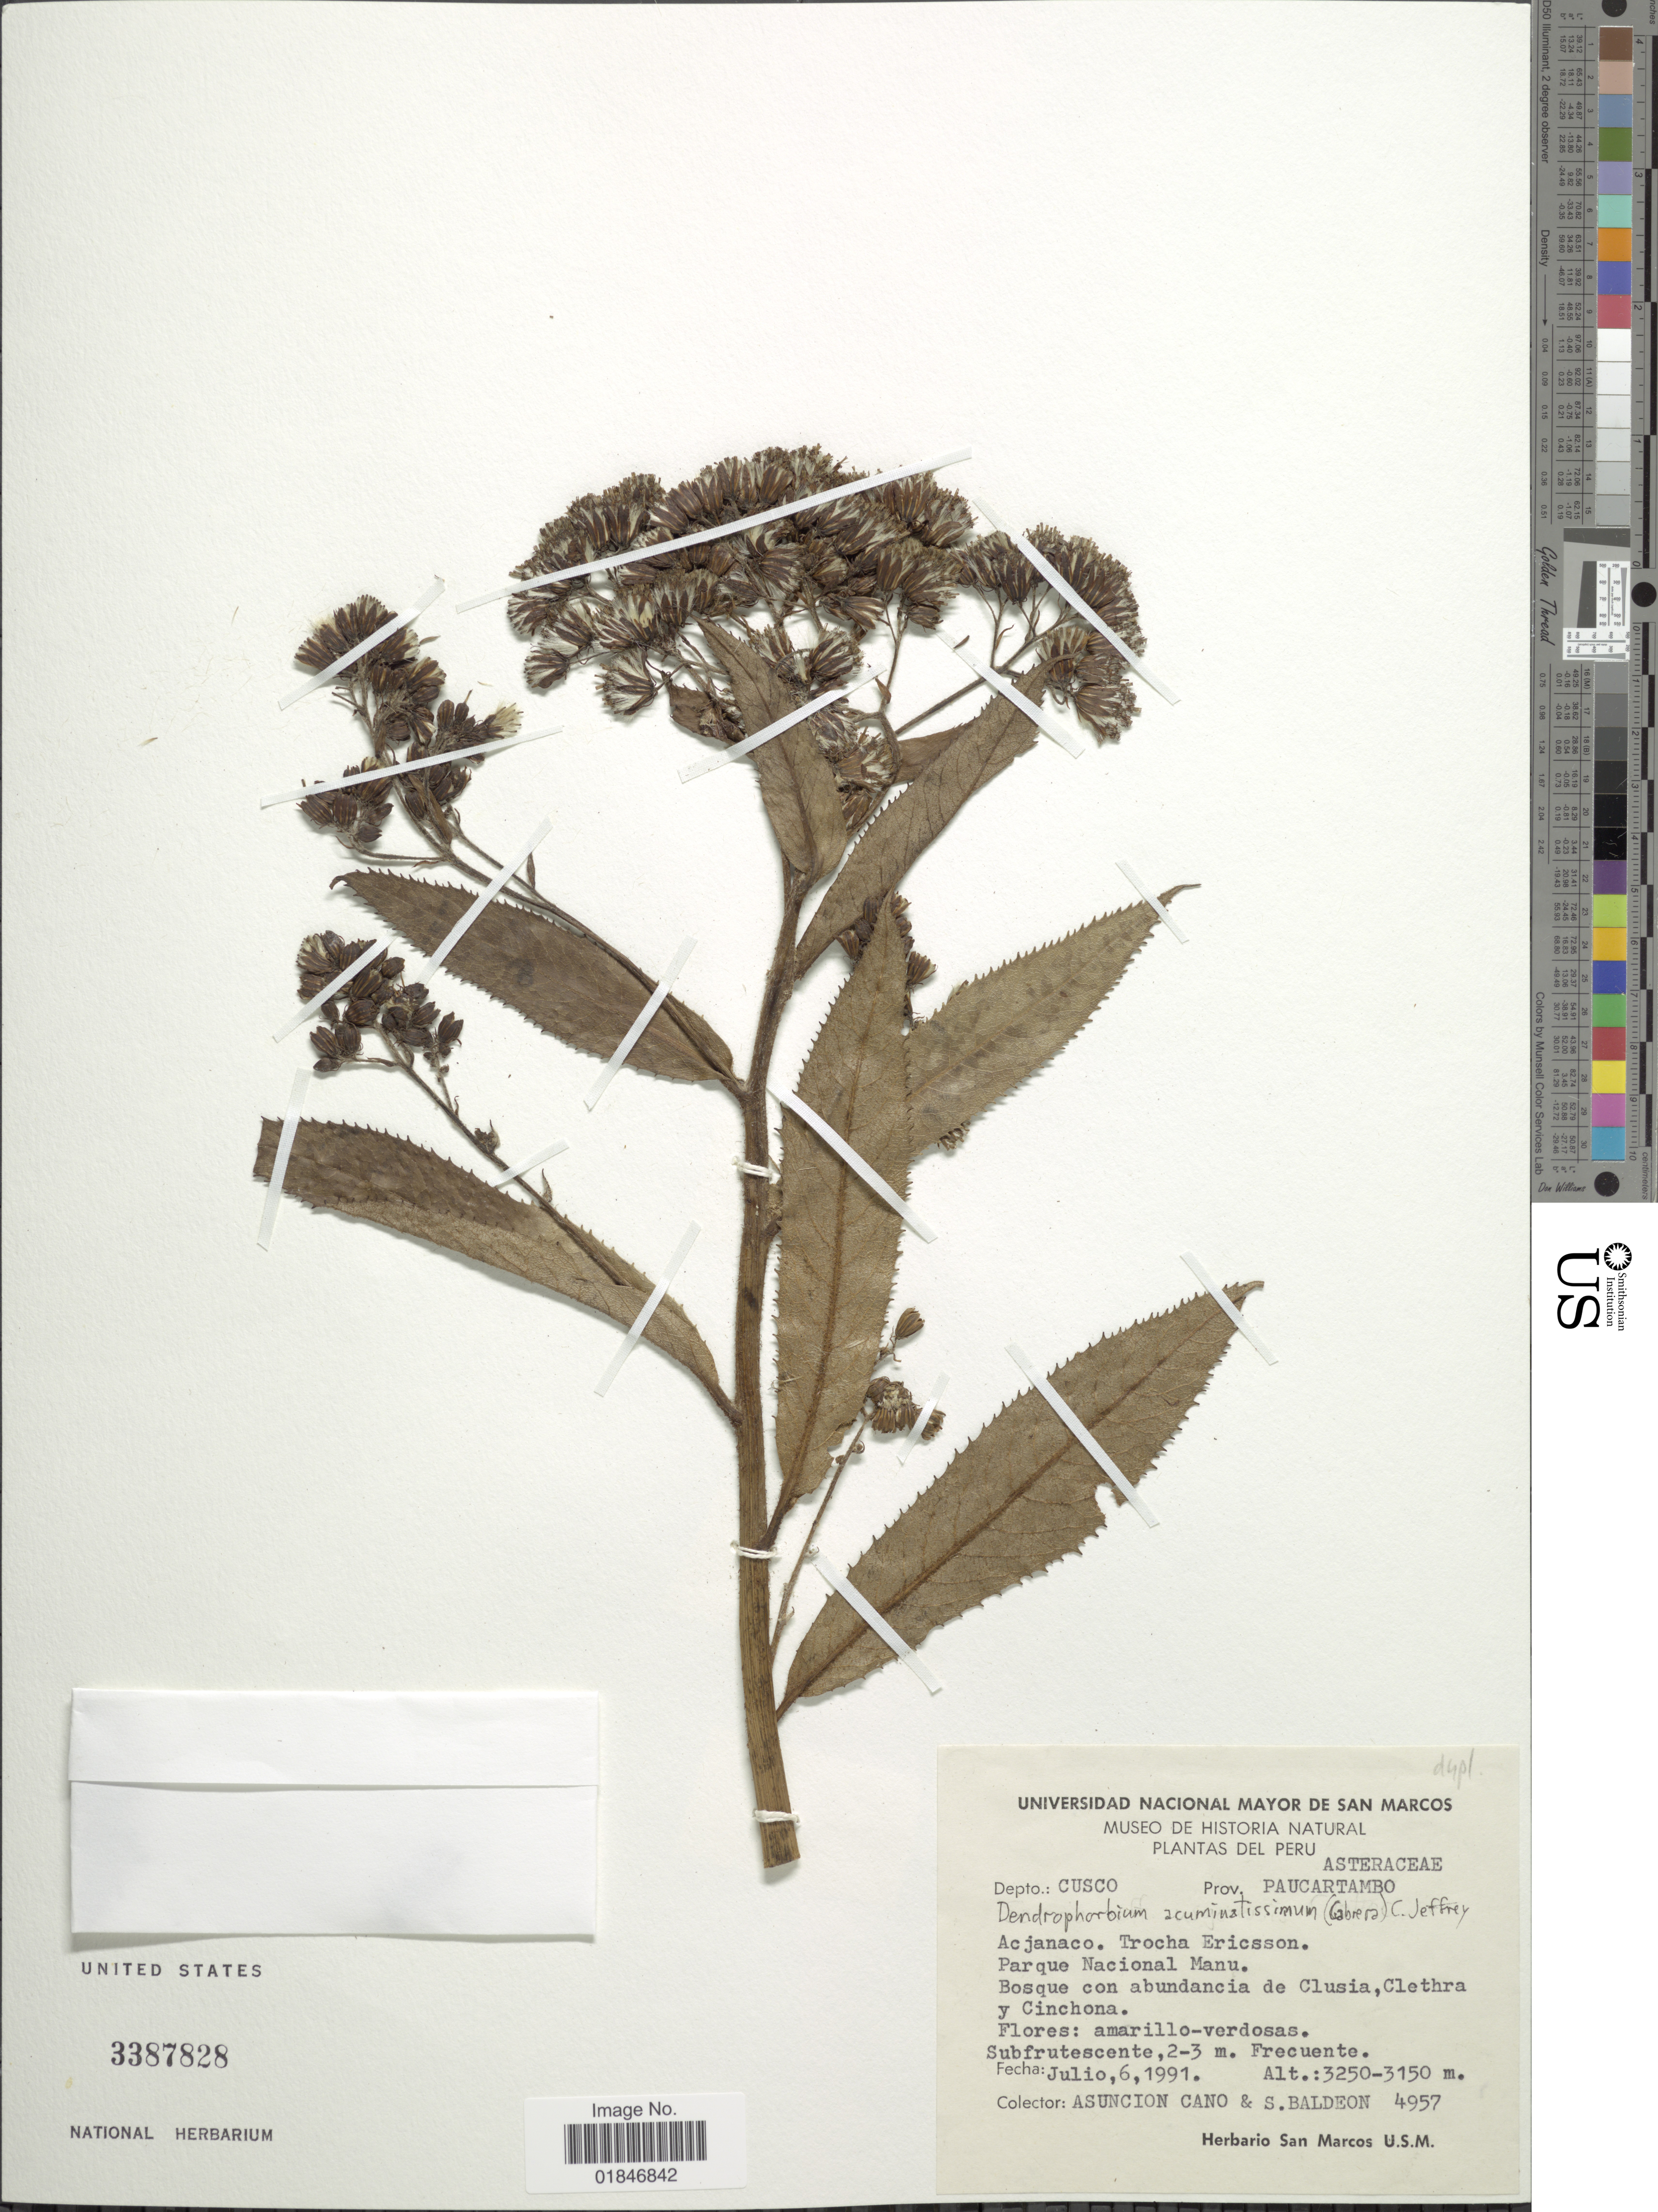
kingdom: Plantae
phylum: Tracheophyta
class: Magnoliopsida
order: Asterales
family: Asteraceae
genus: Dendrophorbium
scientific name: Dendrophorbium acuminatissimum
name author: (Cabrera) D.J.N. Hind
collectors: C. Cano & S. Baldeon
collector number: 4957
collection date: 1991-07-06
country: Peru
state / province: Cusco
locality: Depto. Cusco, Prov. Paucartambo. Acjanaco, Trocha Ericsson.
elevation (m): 3150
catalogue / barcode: US 3387828